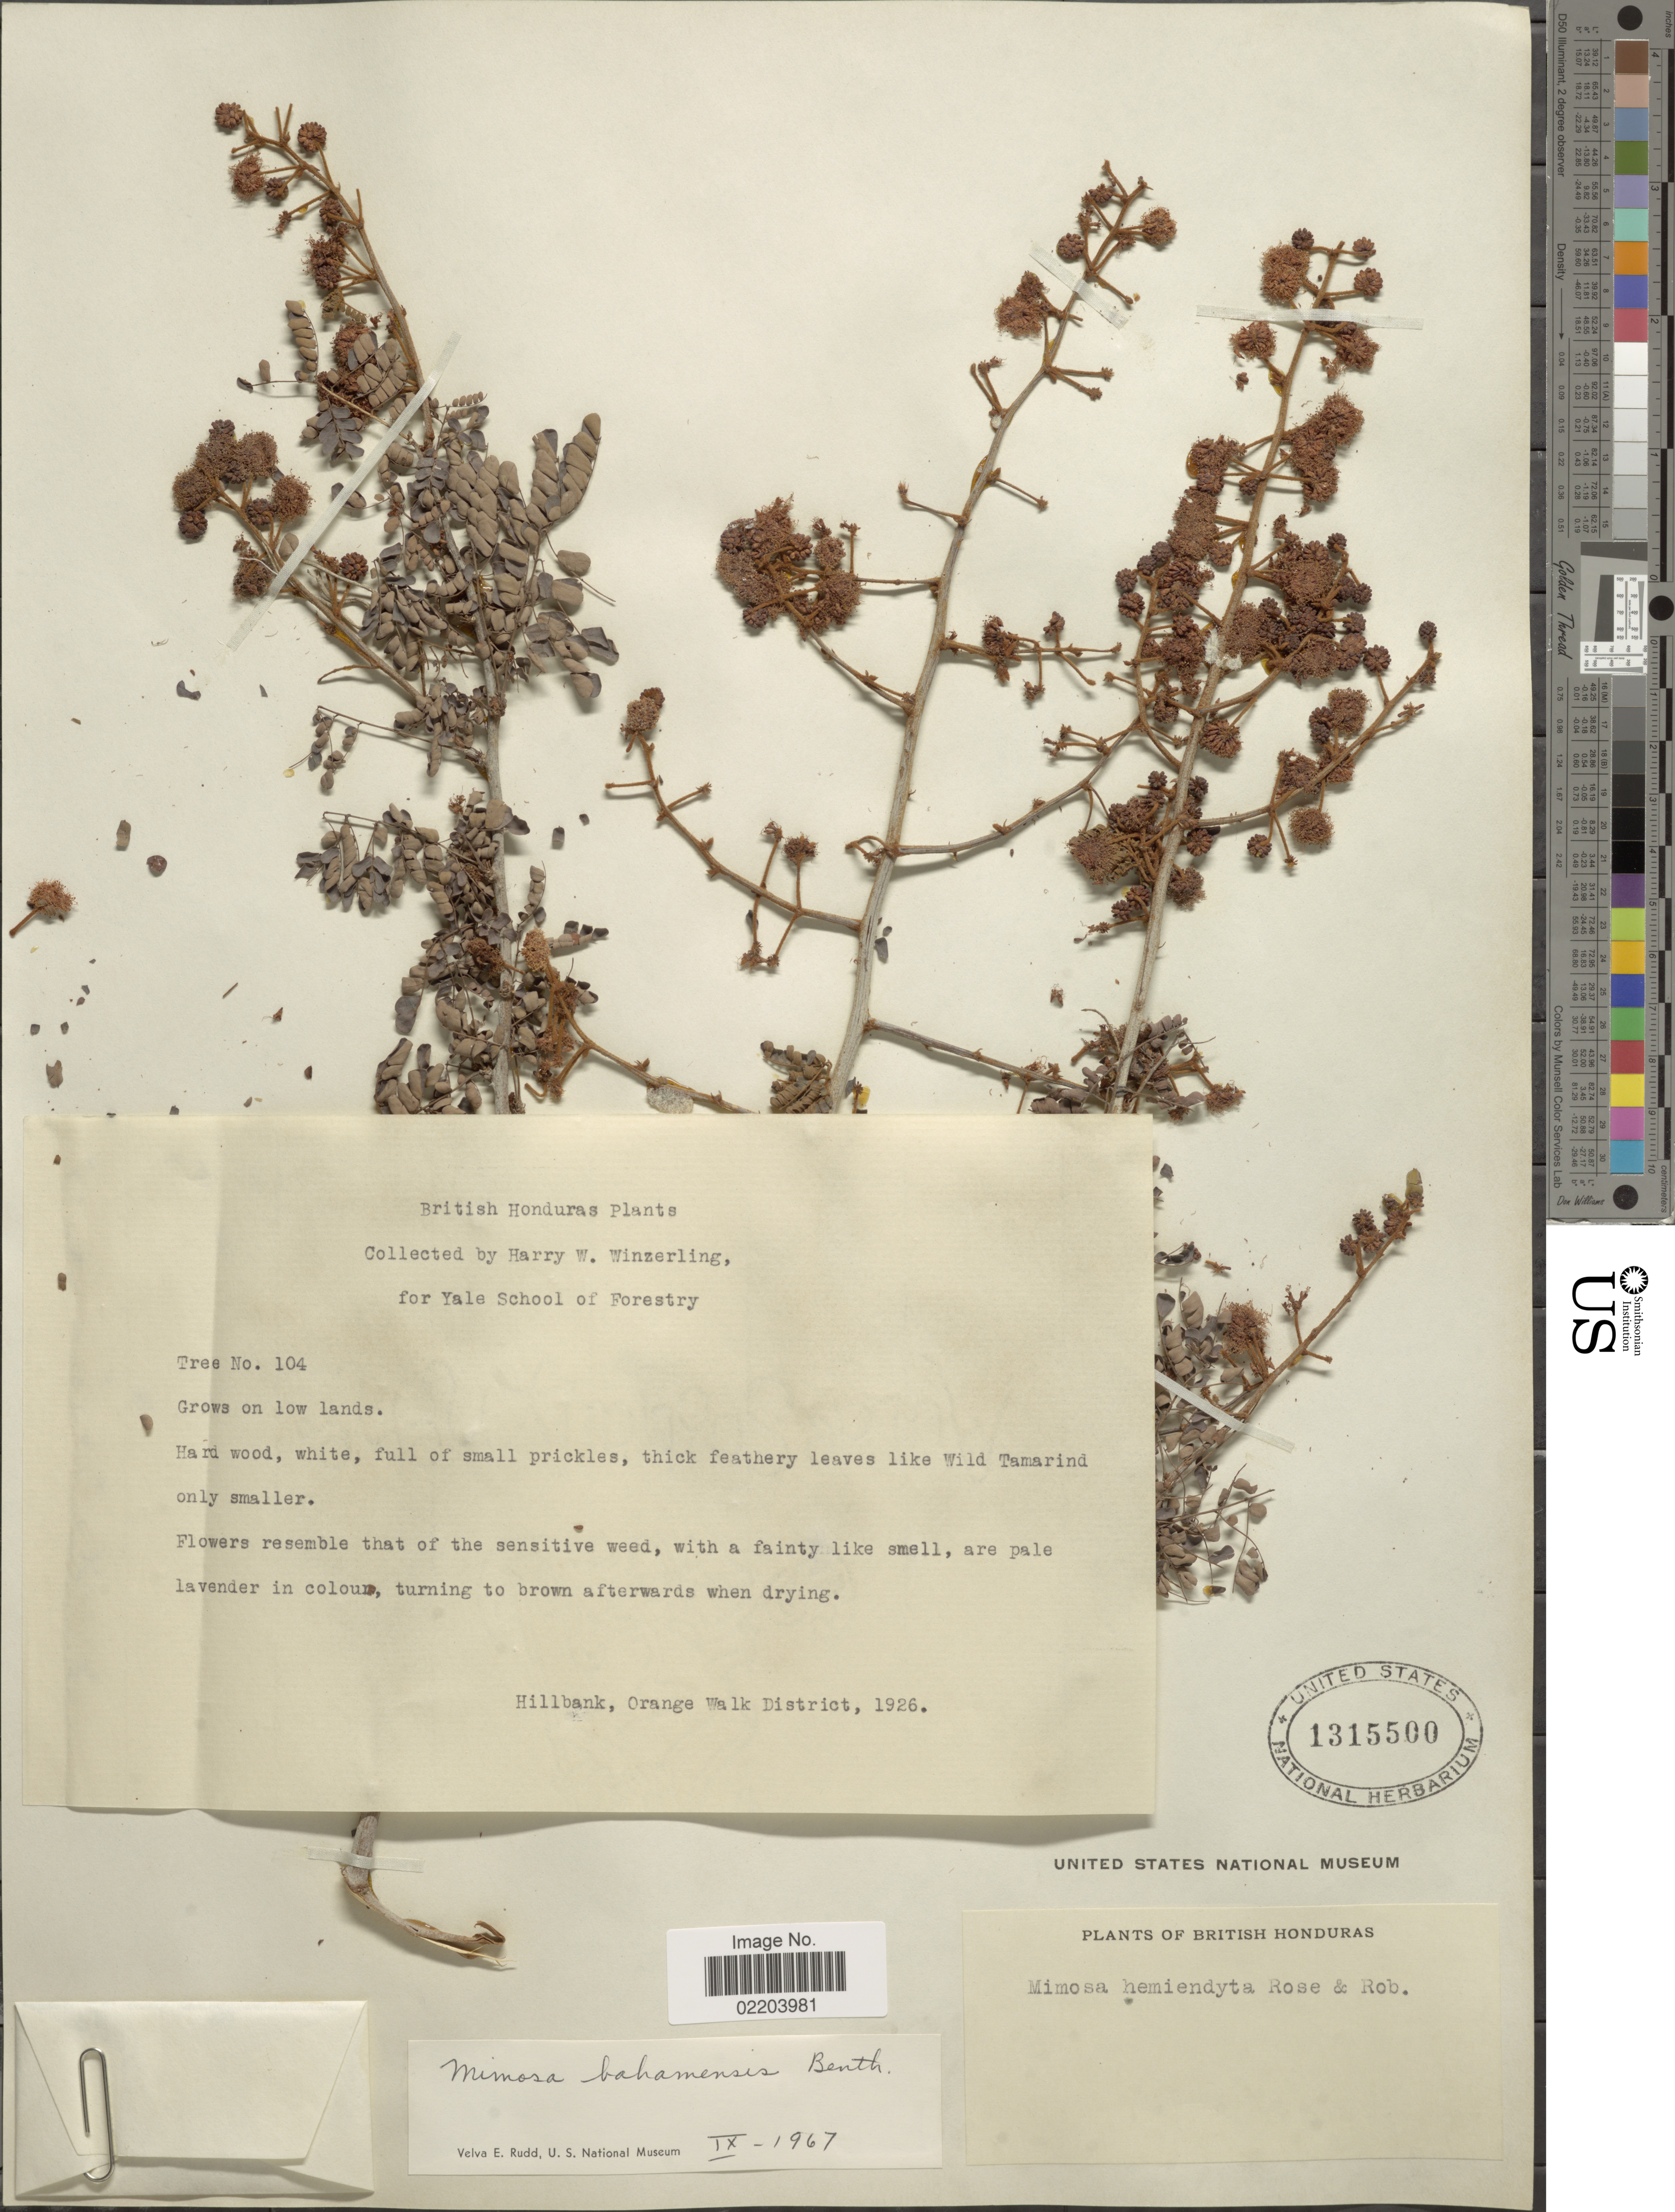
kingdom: Plantae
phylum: Tracheophyta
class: Magnoliopsida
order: Fabales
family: Fabaceae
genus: Mimosa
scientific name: Mimosa bahamensis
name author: Benth.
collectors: H. Winzerling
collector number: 104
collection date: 1926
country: Belize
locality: Hillbank, Orange Walk District. British Honduras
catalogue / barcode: US 1315500